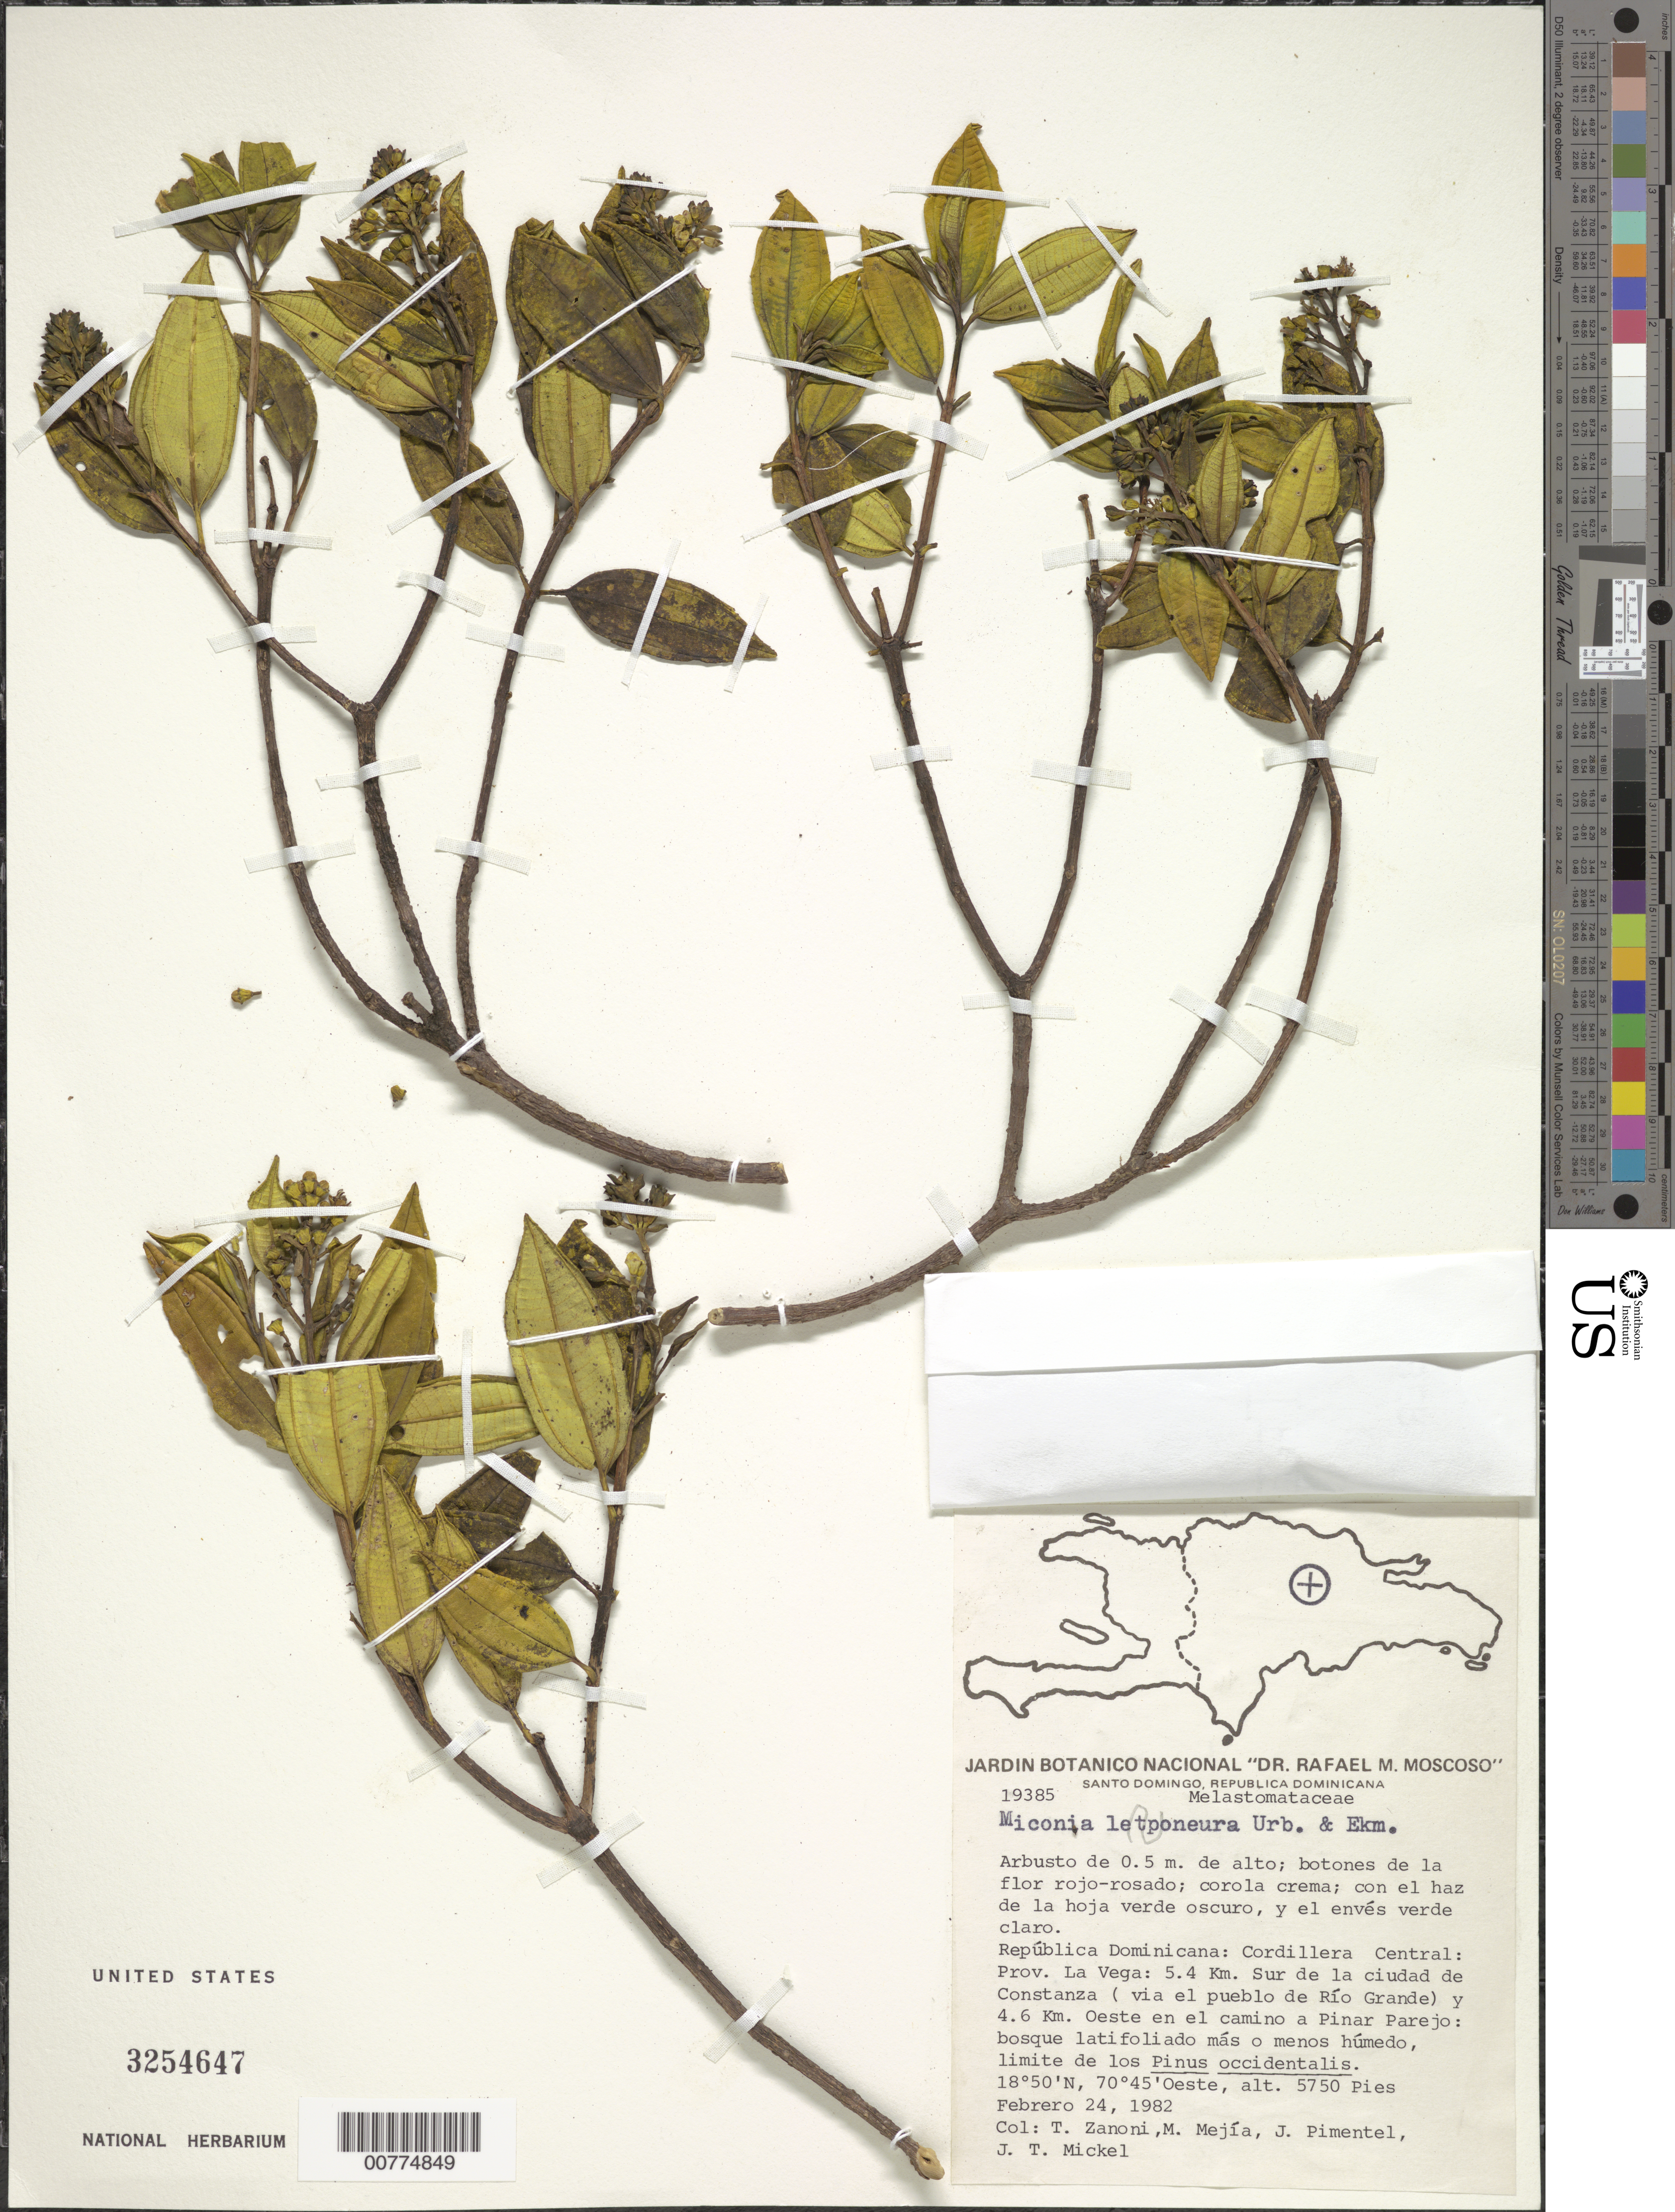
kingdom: Plantae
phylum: Tracheophyta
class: Magnoliopsida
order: Myrtales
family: Melastomataceae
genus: Miconia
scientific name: Miconia stenobotrys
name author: (Rich.) Naudin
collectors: T. A. Zanoni, M. Mejia, J. Pimentel & J. T. Mickel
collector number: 19385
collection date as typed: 24 Feb 1982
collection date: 1982-02-24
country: Dominican Republic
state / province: La Vega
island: Hispaniola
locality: Cordillera Central, 5.4 km S of Constanza city (way to Río Grande road) and 4.6 km W in Pinar Parejo road.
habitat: Broadleaf and humid forest, Pinus occidentalis limits.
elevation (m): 1753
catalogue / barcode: US 3254647